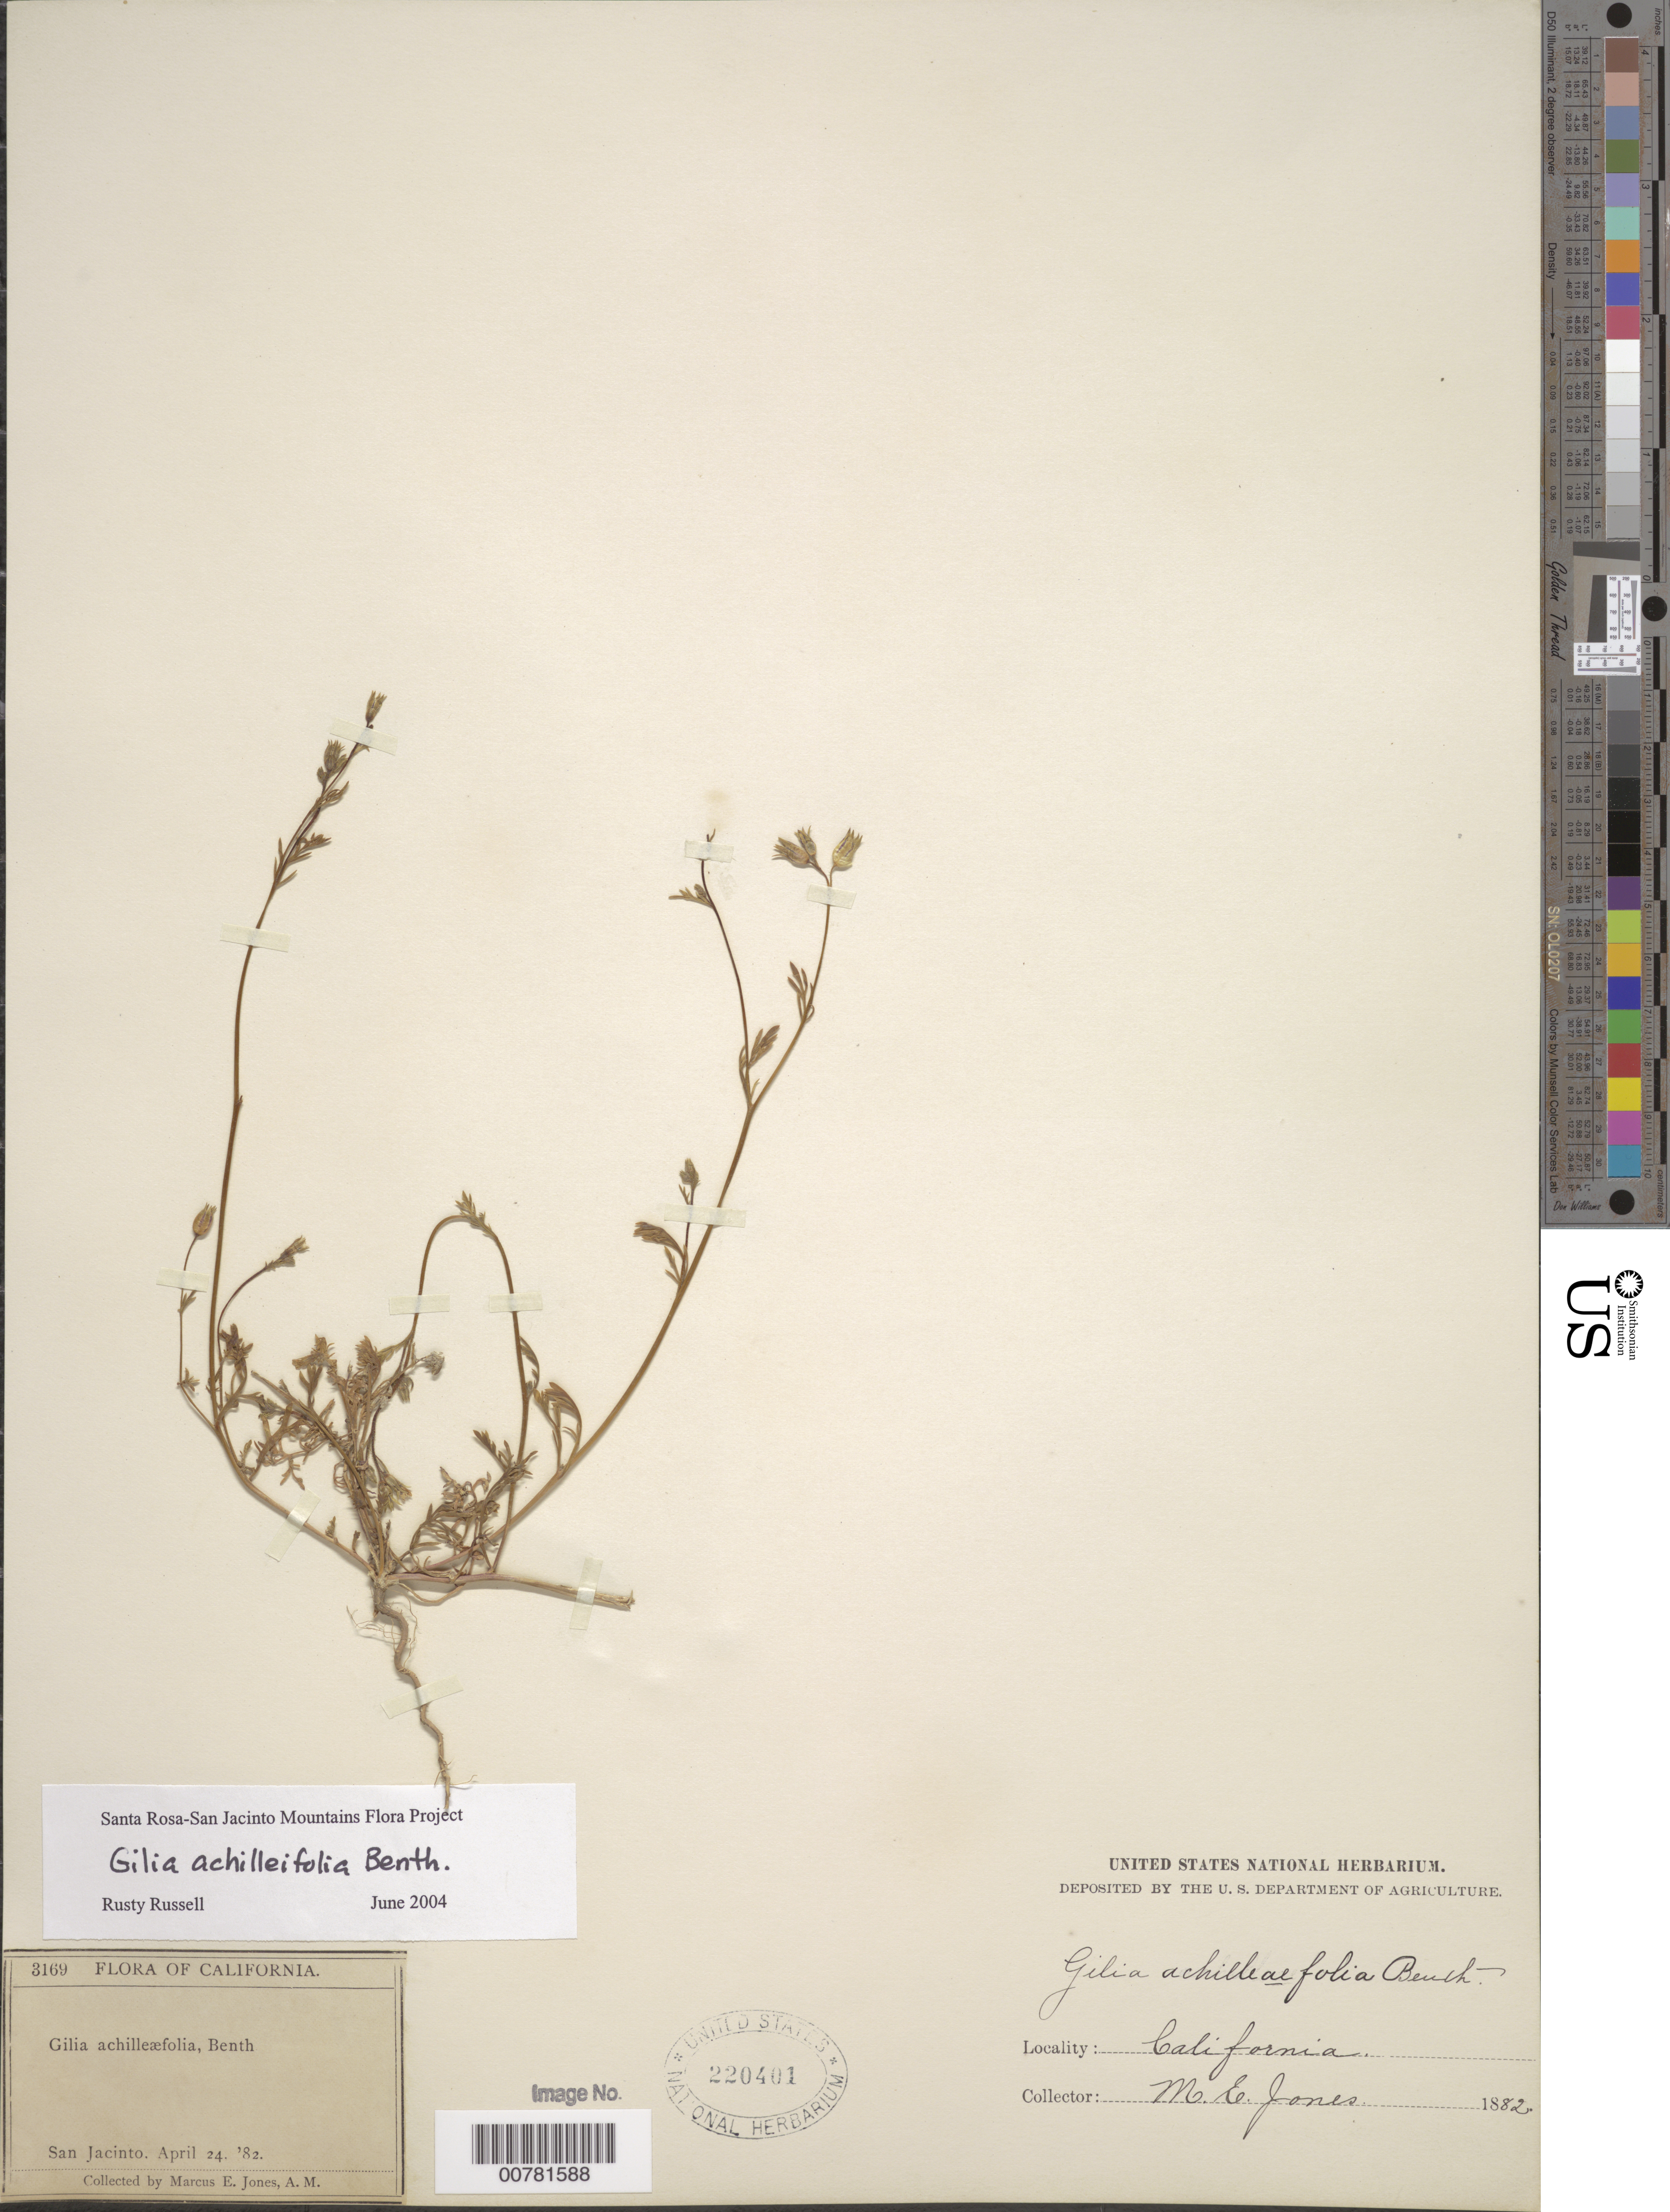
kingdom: Plantae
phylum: Tracheophyta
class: Magnoliopsida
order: Ericales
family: Polemoniaceae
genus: Gilia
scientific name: Gilia achilleifolia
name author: Benth.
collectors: M. E. Jones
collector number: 3169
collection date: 1882-04-24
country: United States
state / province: California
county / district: Riverside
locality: San Jacinto.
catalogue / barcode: US 220401